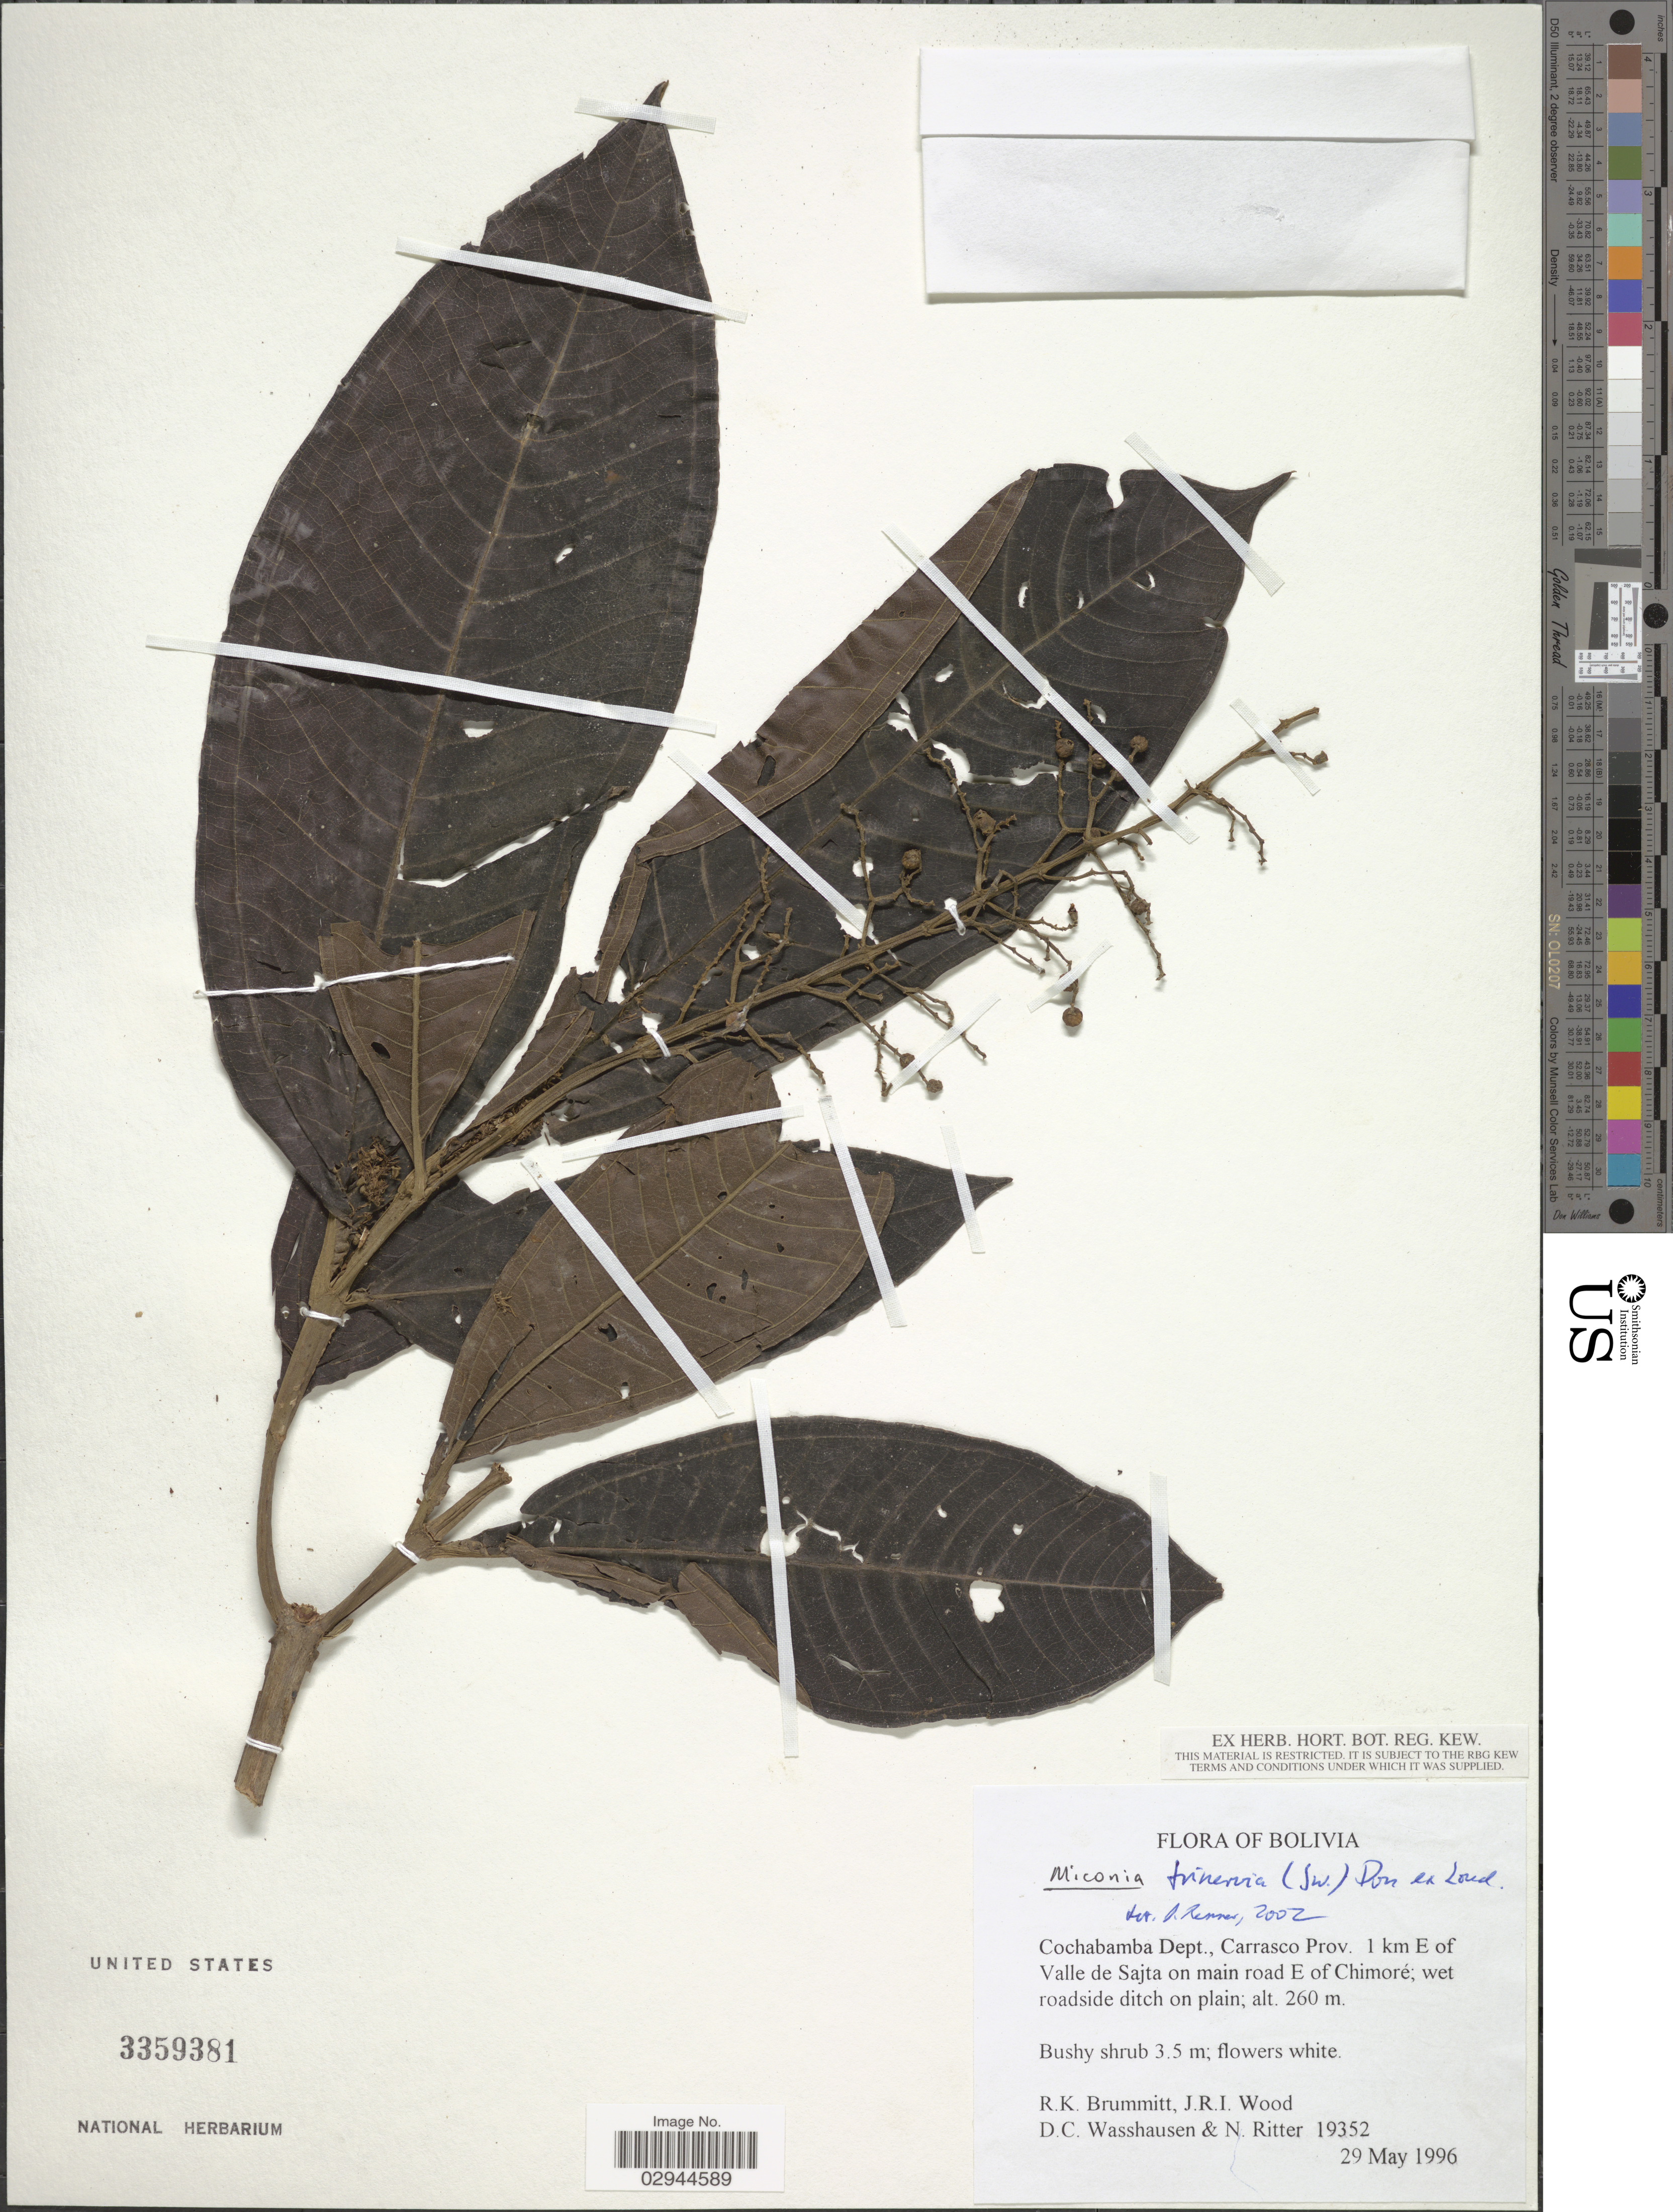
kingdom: Plantae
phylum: Tracheophyta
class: Magnoliopsida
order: Myrtales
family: Melastomataceae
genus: Miconia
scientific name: Miconia trinervia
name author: (Sw.) D. Don ex Loudon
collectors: R. K. Brummitt, J. R. I. Wood, D. C. Wasshausen & N. Ritter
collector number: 19352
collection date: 1996-05-29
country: Bolivia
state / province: Cochabamba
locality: Cochabamba Dept., Carasco Prov., 1 km E of Valle de Sajta on main road E of Chimoré.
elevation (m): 260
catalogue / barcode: US 3359381